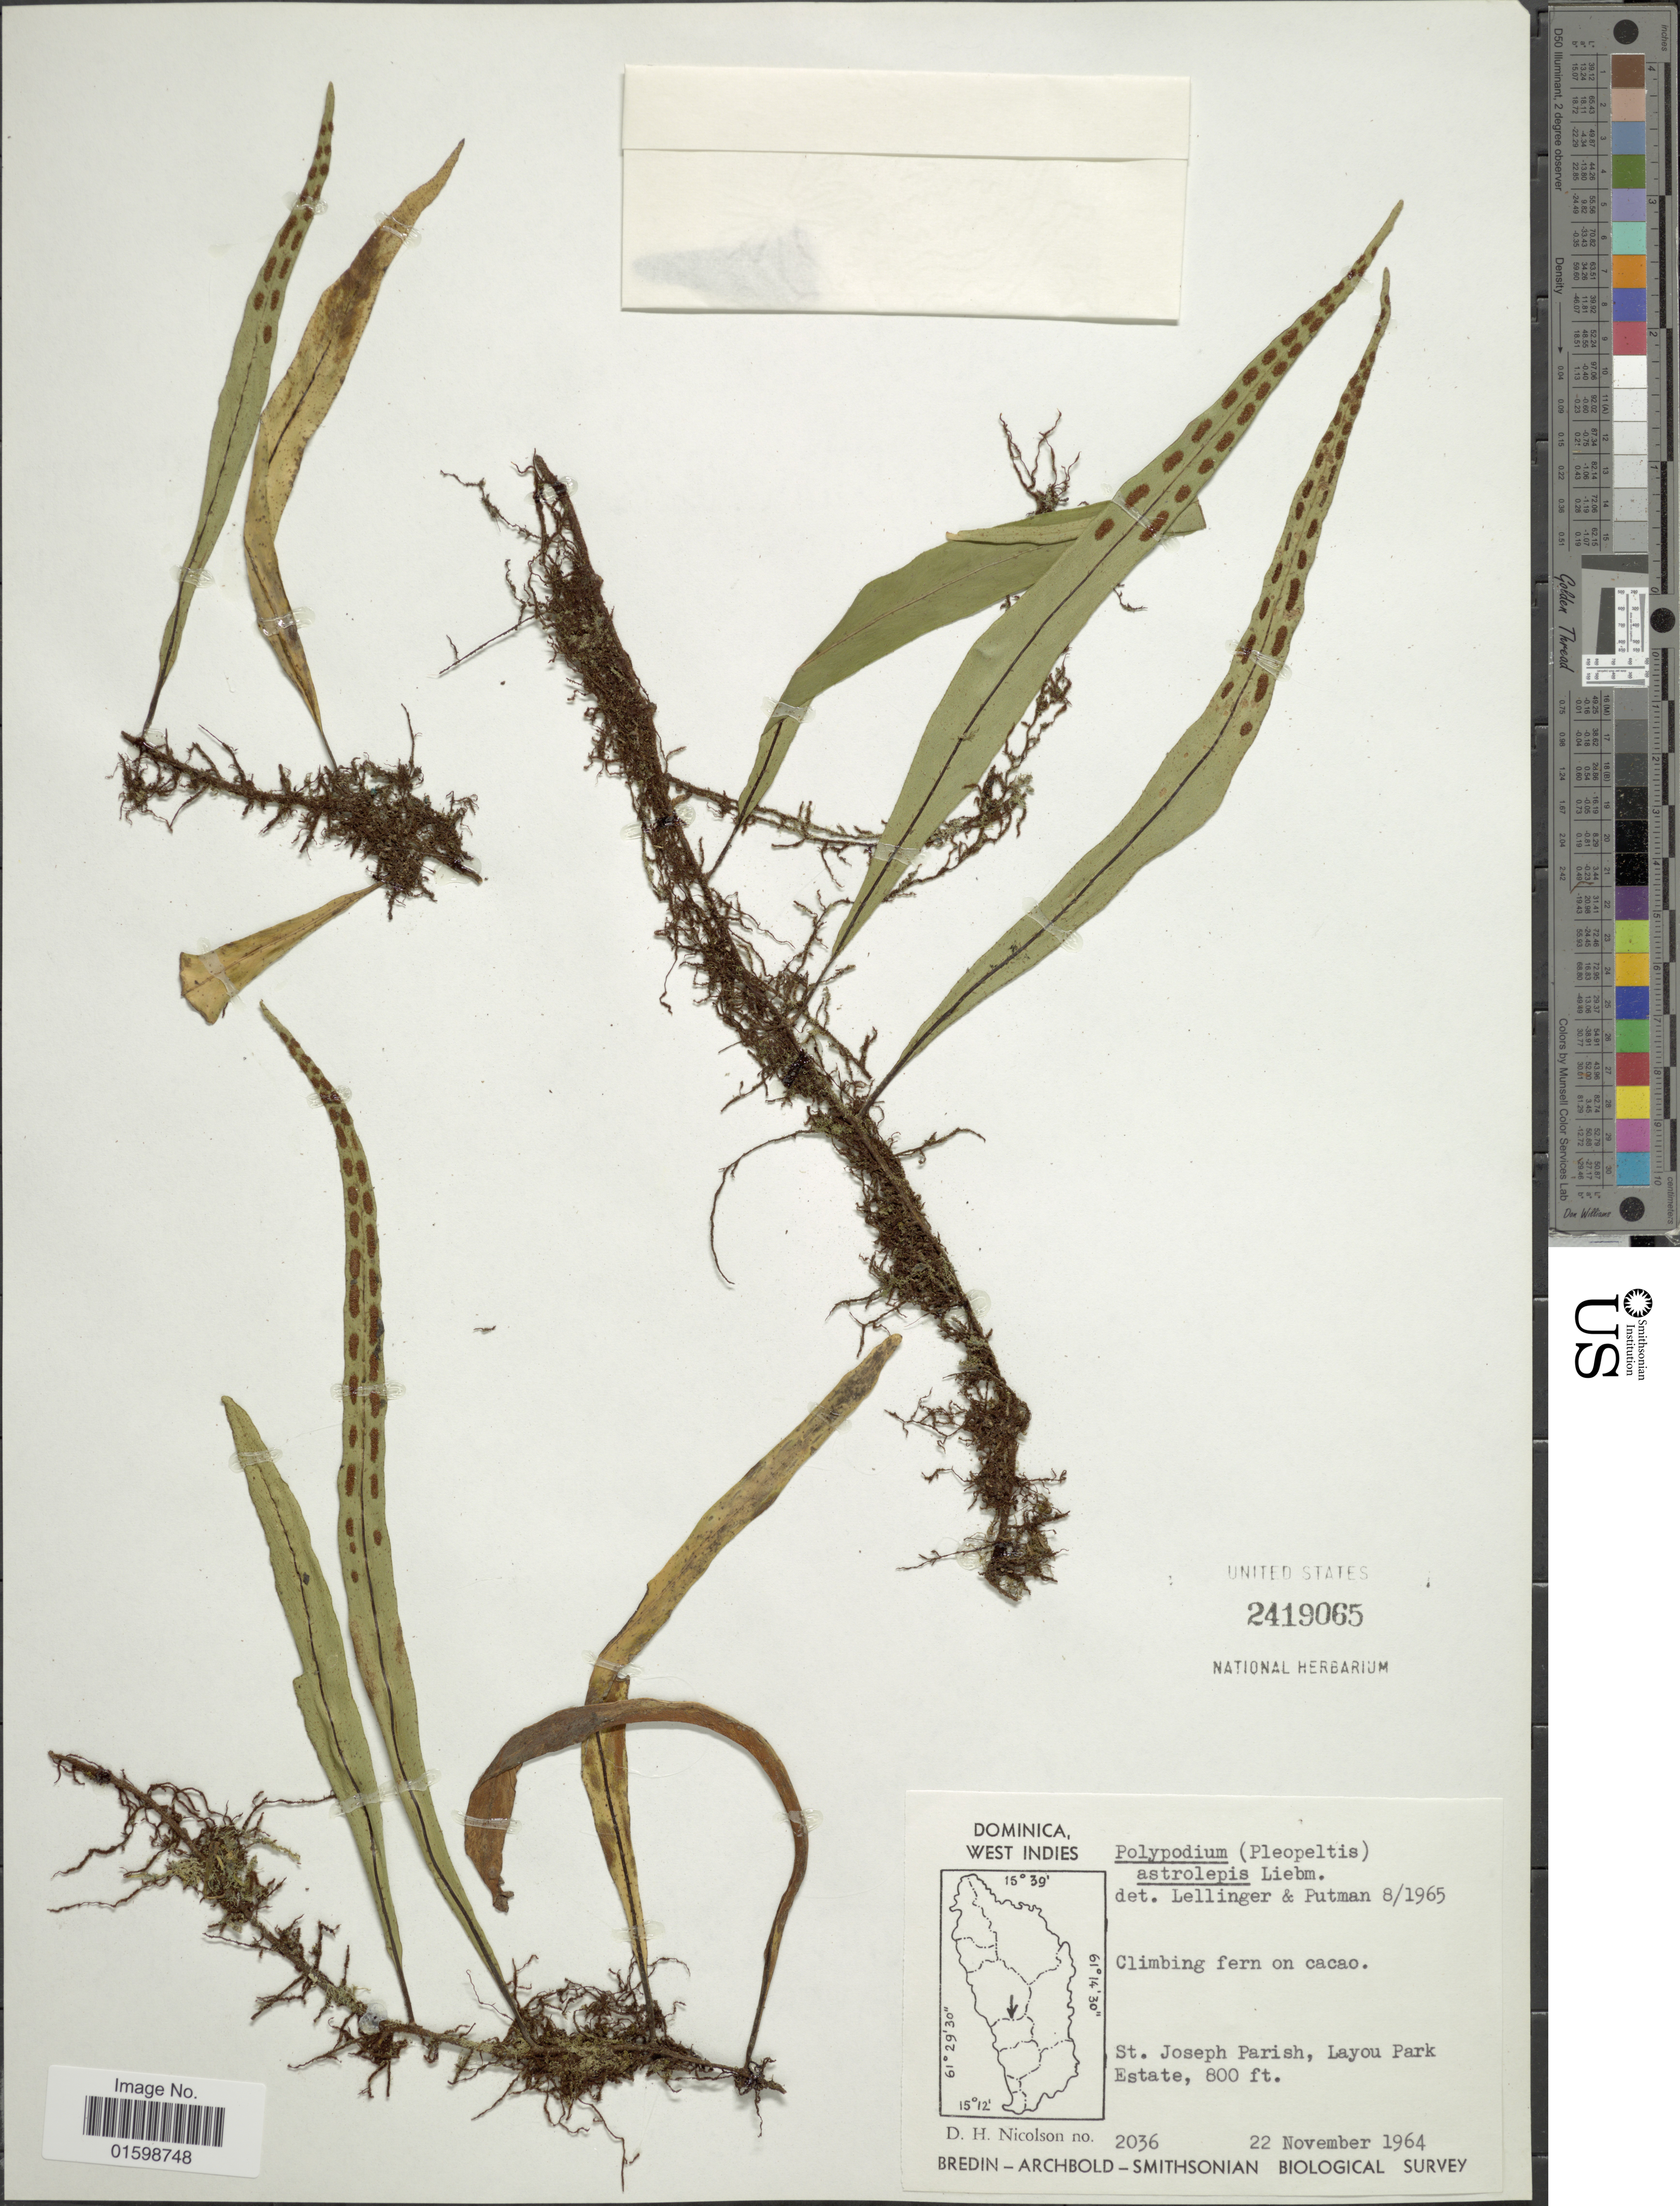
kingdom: Plantae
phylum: Tracheophyta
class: Polypodiopsida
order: Polypodiales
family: Polypodiaceae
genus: Pleopeltis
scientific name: Pleopeltis astrolepis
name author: (Liebm.) E. Fourn.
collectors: D. H. Nicolson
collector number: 2036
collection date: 1964-11-22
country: Dominica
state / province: St. Joseph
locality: West Indies, climbing fern on cacao, St. Joseph Parish, Layou Park Estate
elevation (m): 244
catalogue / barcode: US 2419065